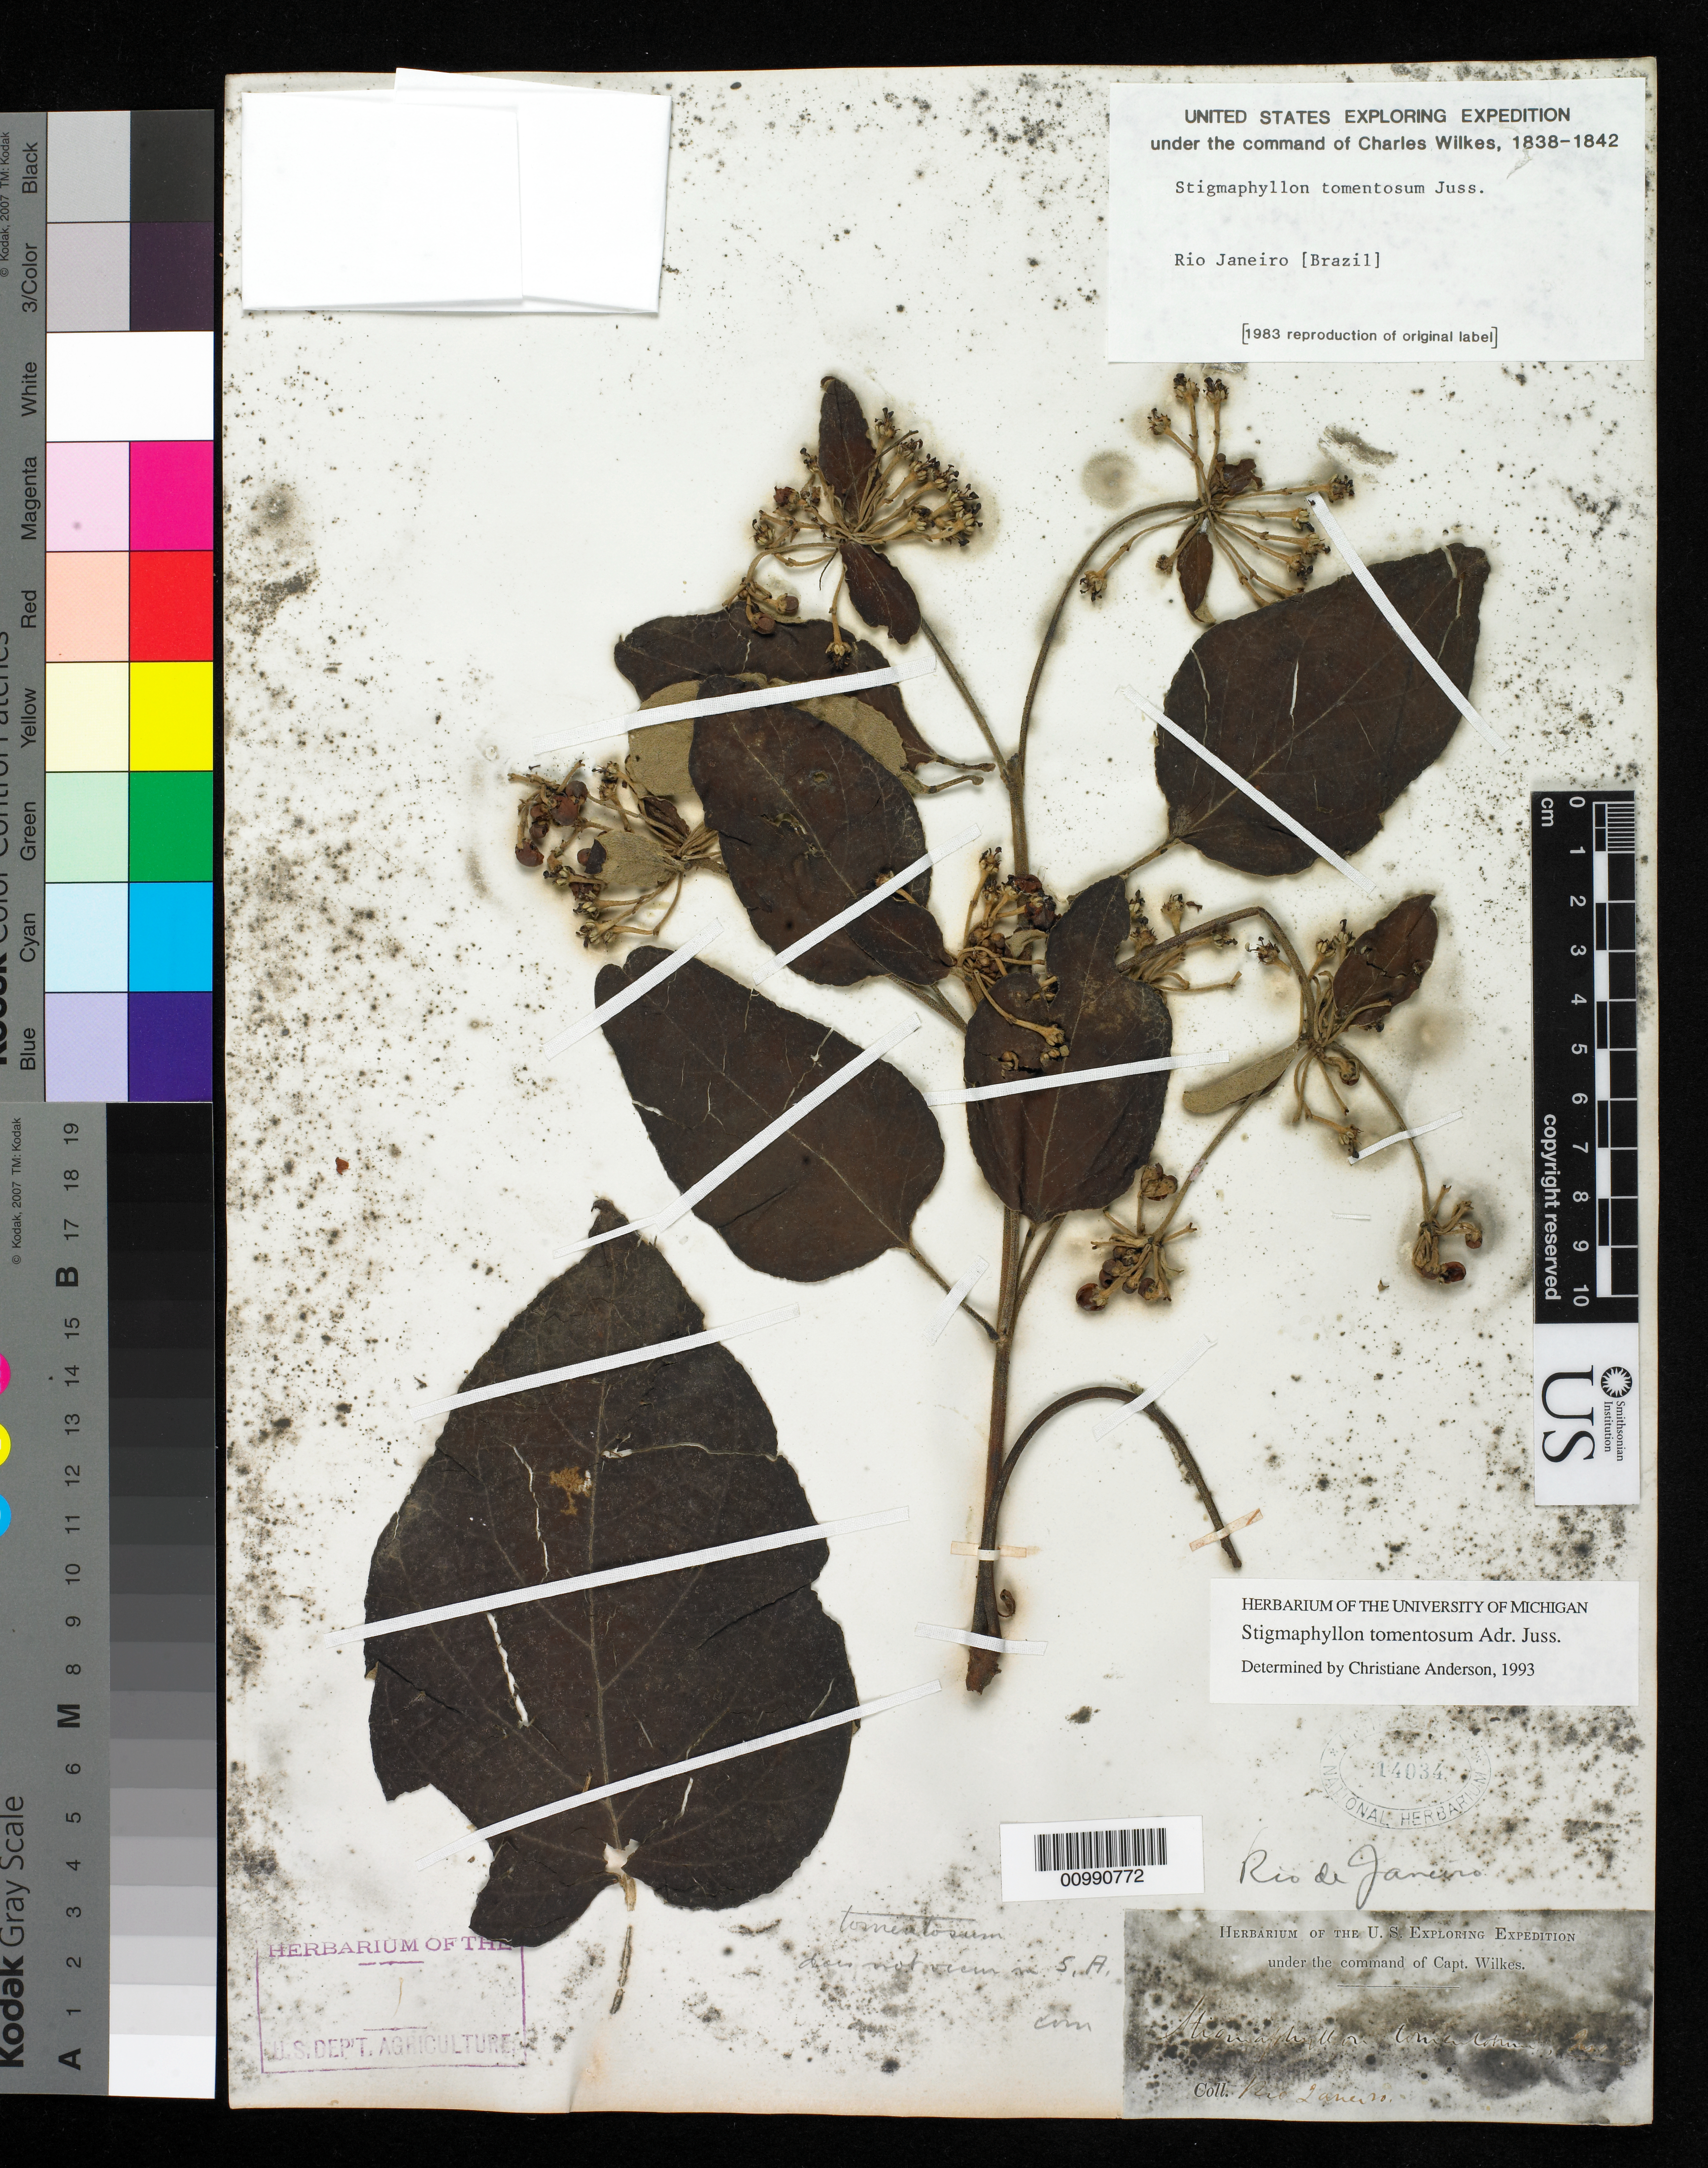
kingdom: Plantae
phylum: Tracheophyta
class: Magnoliopsida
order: Malpighiales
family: Malpighiaceae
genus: Stigmaphyllon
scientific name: Stigmaphyllon tomentosum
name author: A. Juss.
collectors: Wilkes Explor. Exped.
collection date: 1838/1842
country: Brazil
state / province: Rio de Janeiro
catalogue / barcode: US 14034